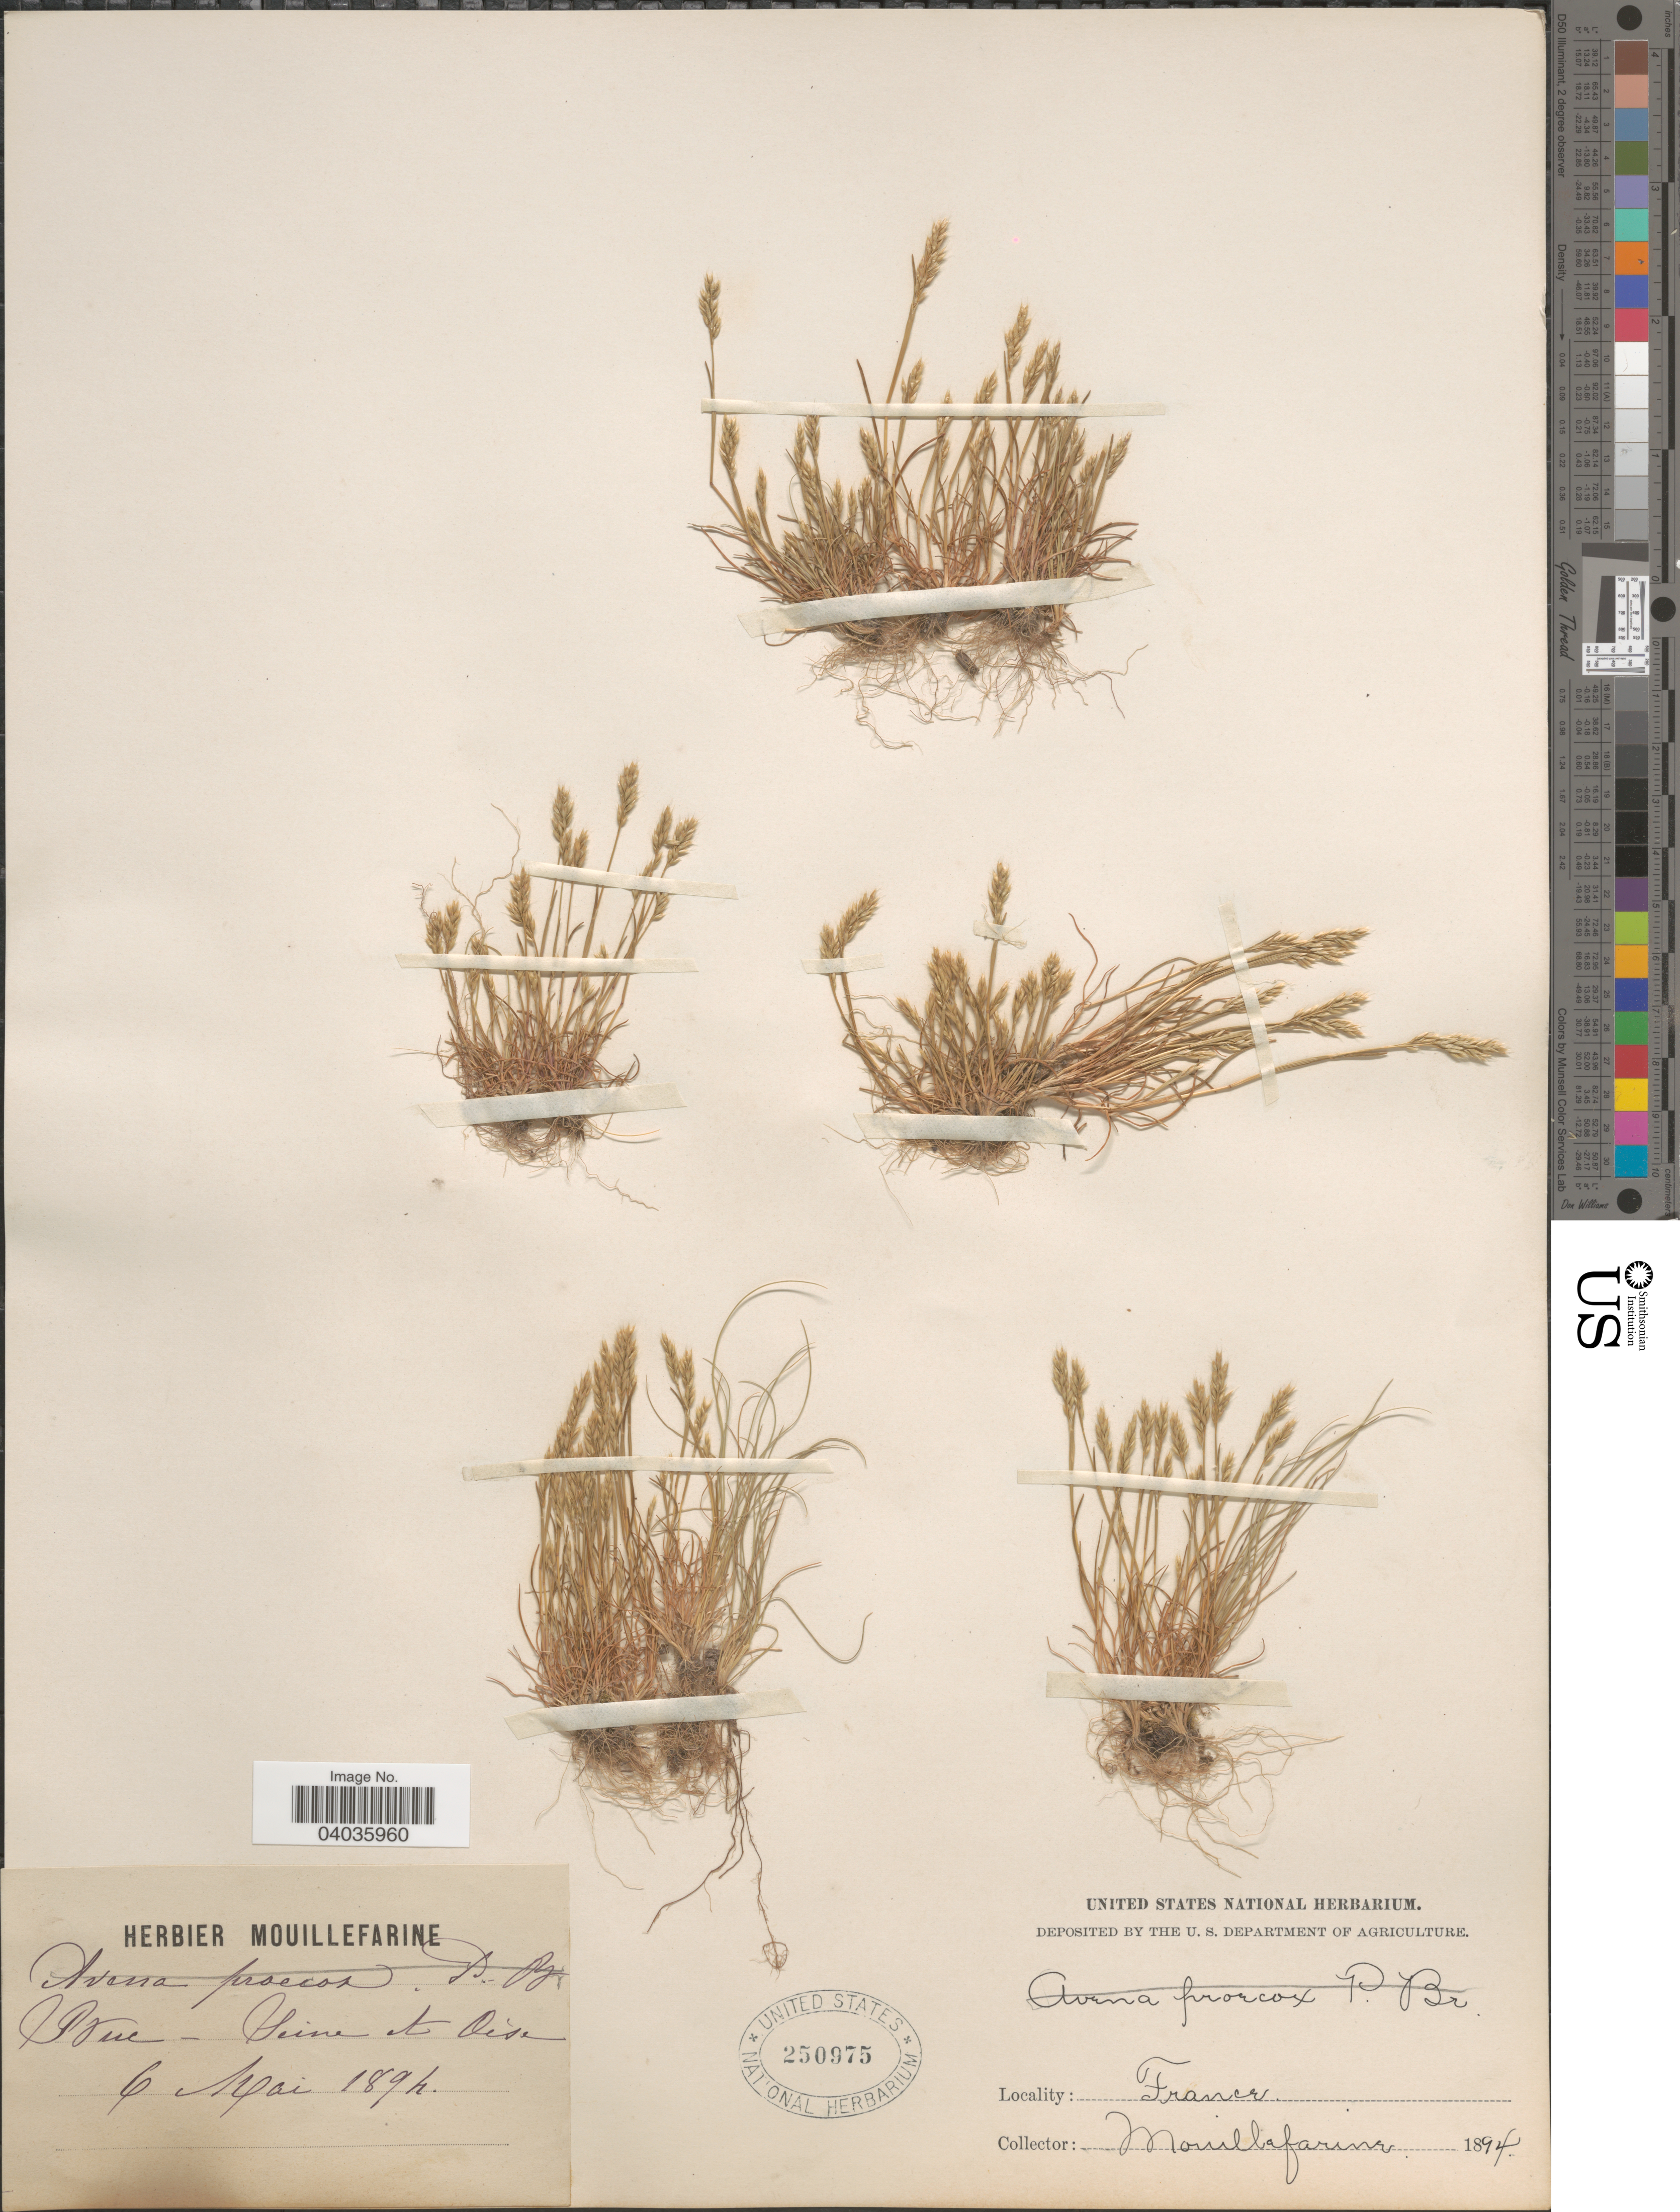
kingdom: Plantae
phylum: Tracheophyta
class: Liliopsida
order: Poales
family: Poaceae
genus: Aira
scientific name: Aira praecox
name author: L.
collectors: A. Mouillefarine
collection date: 1894-05-06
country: France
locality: Grue [interpreted]- Seine et Oise.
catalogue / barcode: US 250975